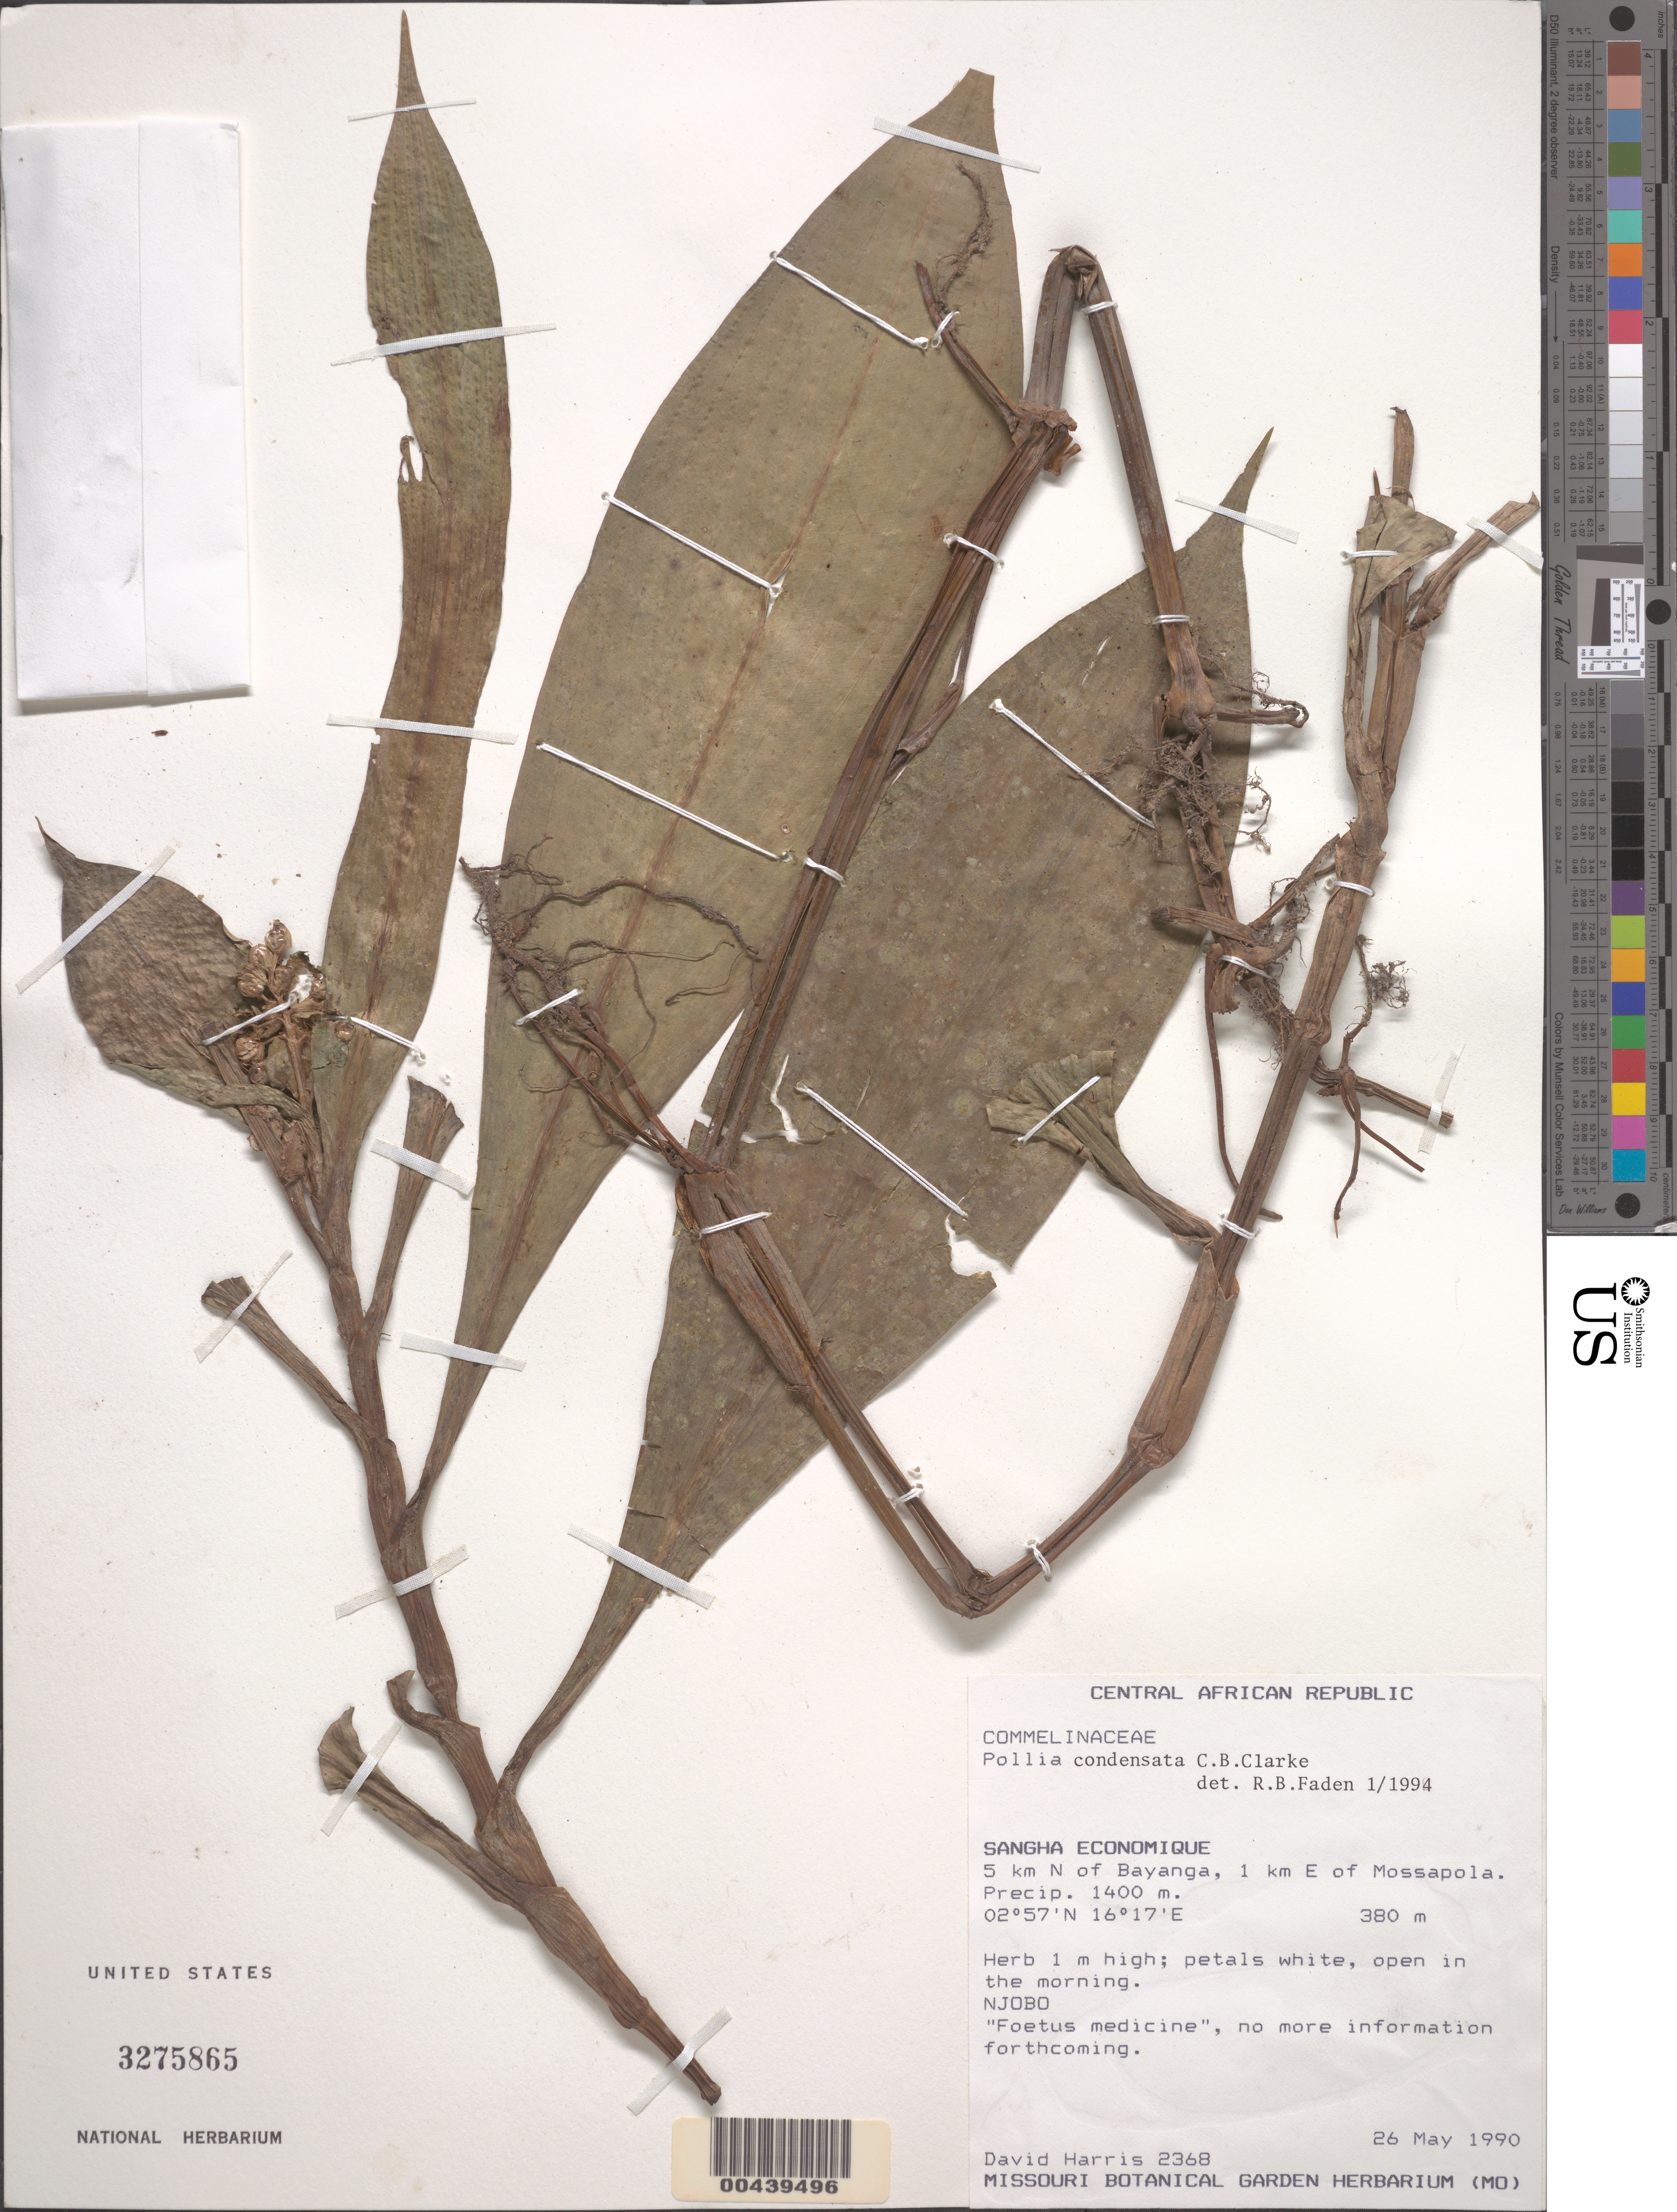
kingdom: Plantae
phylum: Tracheophyta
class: Liliopsida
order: Commelinales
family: Commelinaceae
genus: Pollia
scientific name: Pollia condensata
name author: C.B. Clarke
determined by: Faden, Robert B., (US), Smithsonian Institution - National Museum of Natural History (UNITED STATES)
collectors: D. J. Harris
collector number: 2368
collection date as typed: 26 May 1990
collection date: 1990-05-26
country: Central African Republic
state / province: Sangha-Mbaere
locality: N of Bayanga, E of Mossapola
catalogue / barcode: US 3275865